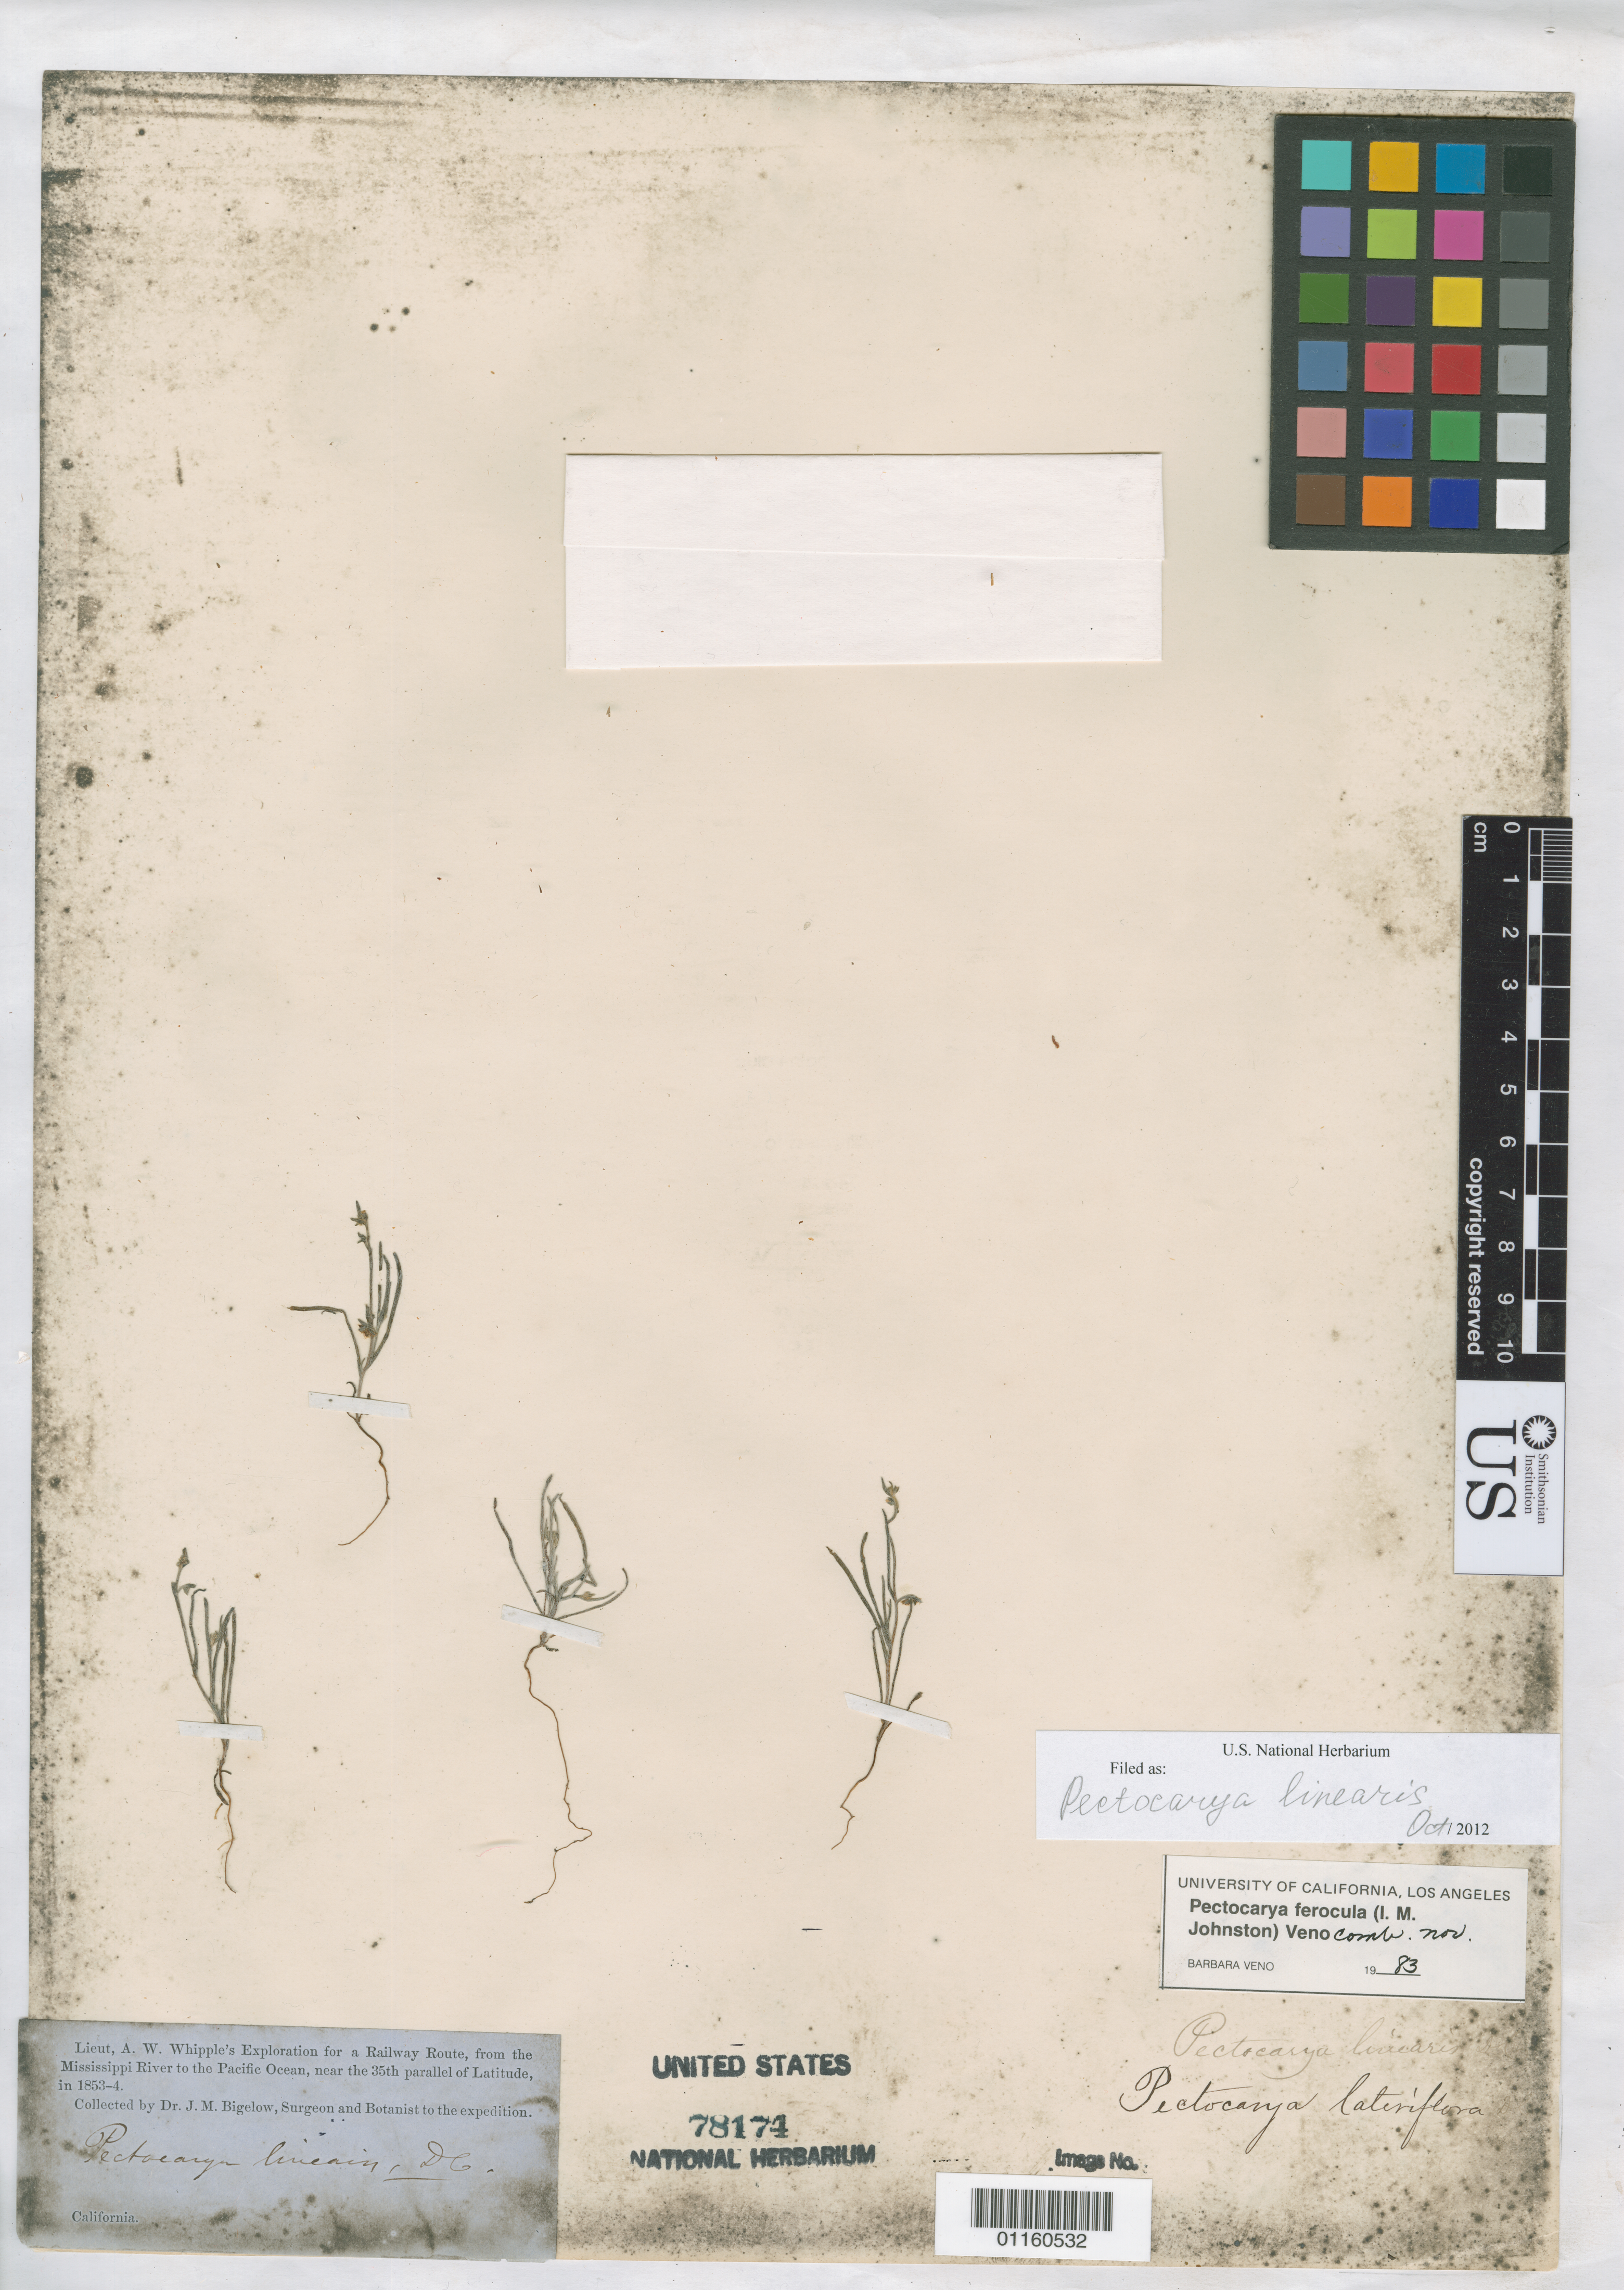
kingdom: Plantae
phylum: Tracheophyta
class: Magnoliopsida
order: Boraginales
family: Boraginaceae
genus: Pectocarya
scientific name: Pectocarya linearis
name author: (Ruiz & Pav.) DC.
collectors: J. M. Bigelow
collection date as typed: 1853 to -- --- 1854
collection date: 1853/1854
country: United States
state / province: California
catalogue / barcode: US 78174